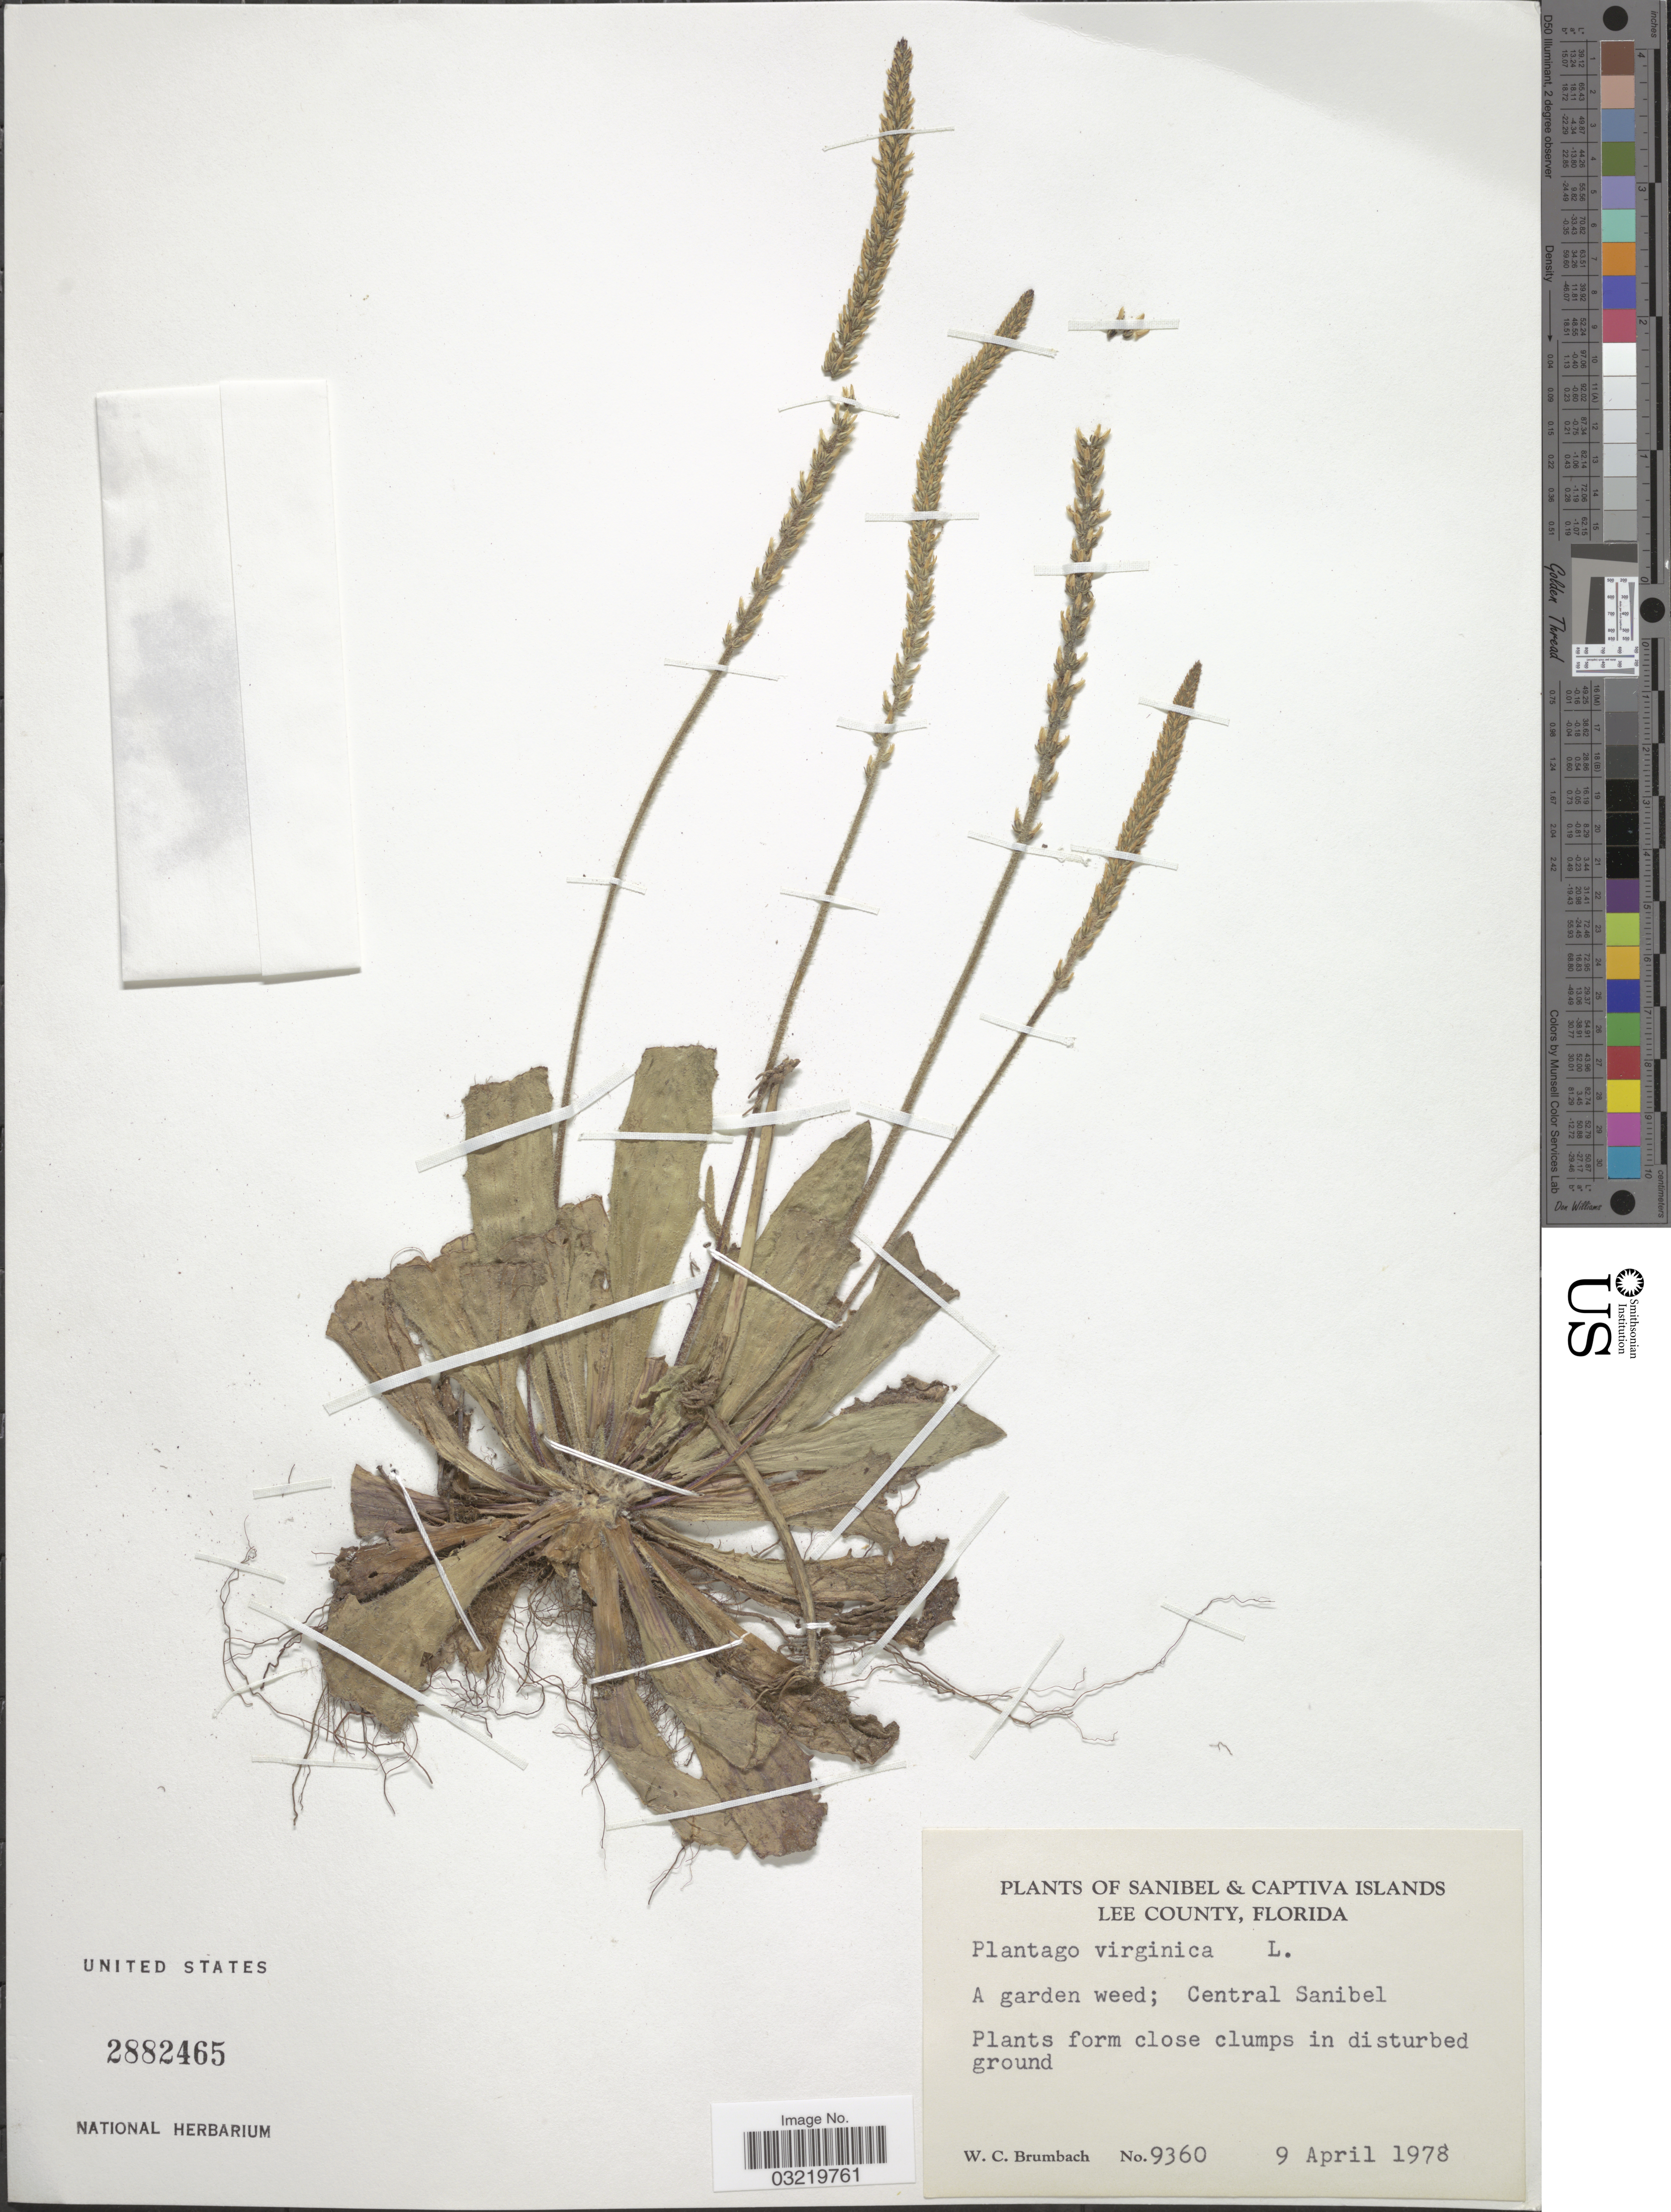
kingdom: Plantae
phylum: Tracheophyta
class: Magnoliopsida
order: Lamiales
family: Plantaginaceae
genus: Plantago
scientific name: Plantago virginica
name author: L.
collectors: W. C. Brumbach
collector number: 9360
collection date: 1978-04-09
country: United States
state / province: Florida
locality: Sanibel & Captiva Islands, Lee County, Central Sanibel.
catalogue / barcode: US 2882465